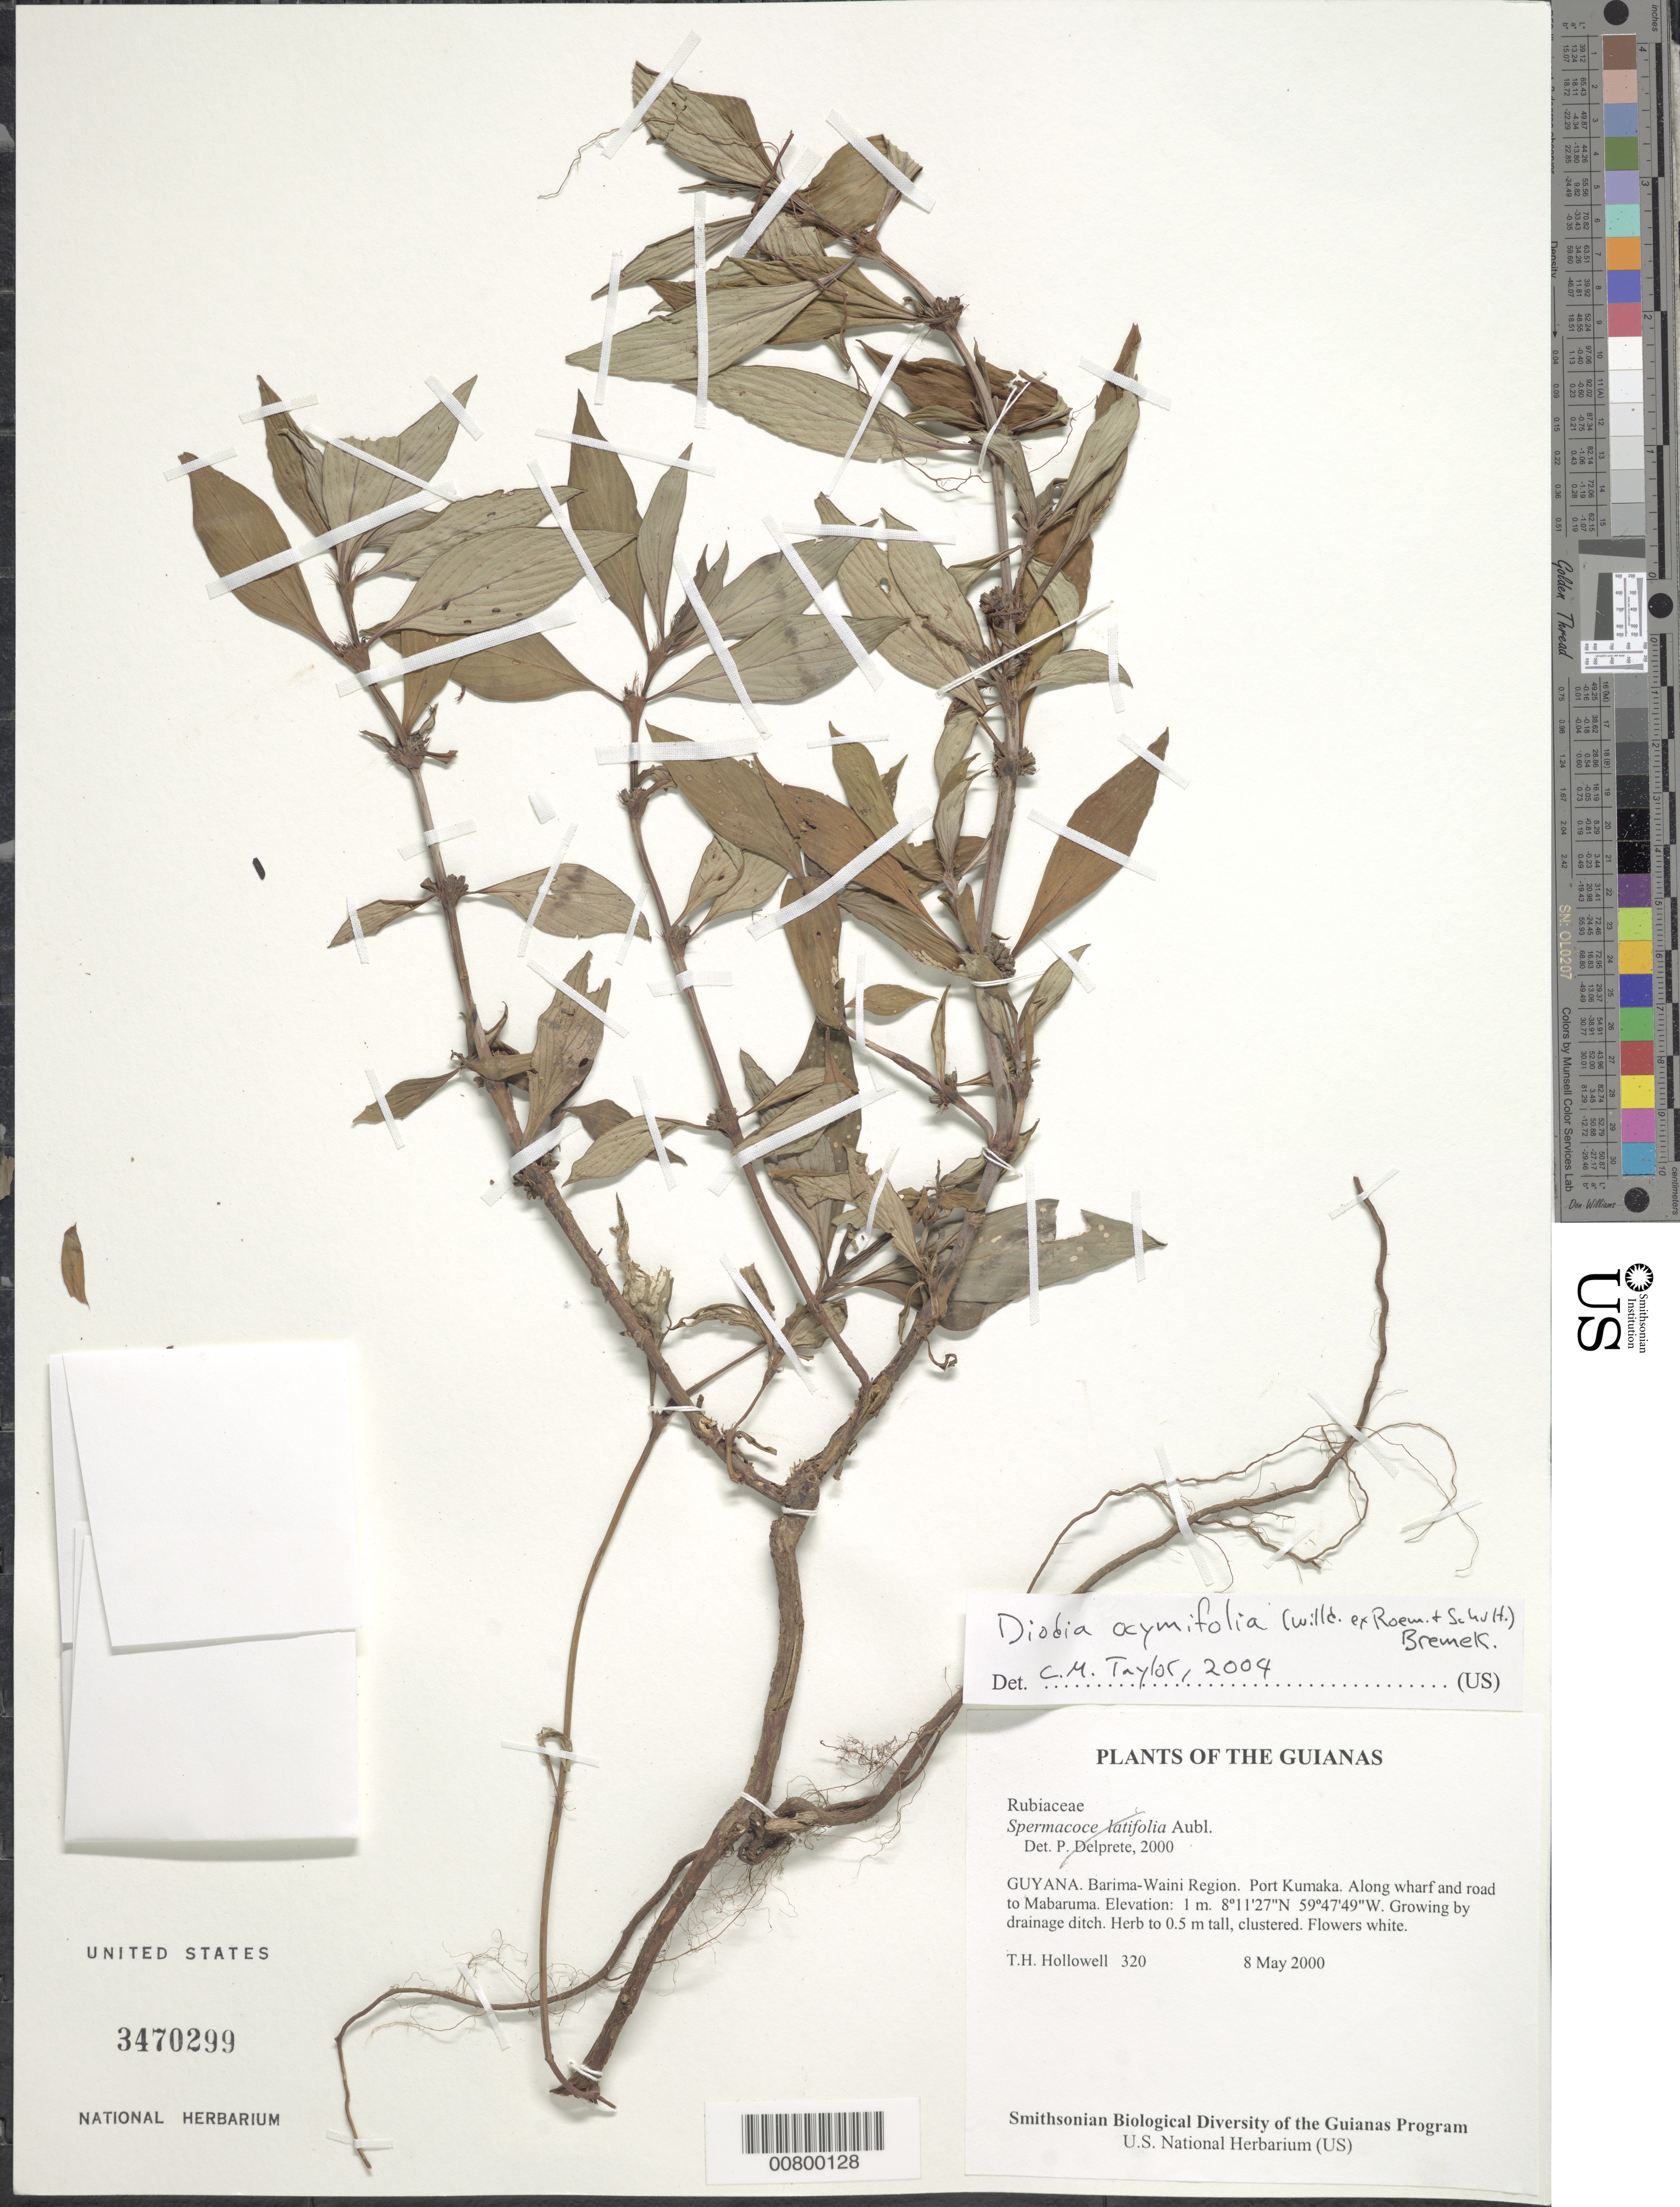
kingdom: Plantae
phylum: Tracheophyta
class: Magnoliopsida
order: Gentianales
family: Rubiaceae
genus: Diodia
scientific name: Diodia ocymifolia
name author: (Willd. ex Roem. & Schult.) Bremek.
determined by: Taylor, Charlotte M.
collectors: T. Hollowell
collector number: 320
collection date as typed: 8 May 2000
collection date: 2000-05-08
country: Guyana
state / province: Barima-Waini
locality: Port Kumaka. Along wharf and road to Mabaruma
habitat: Growing by drainage ditch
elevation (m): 3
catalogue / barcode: US 3470299